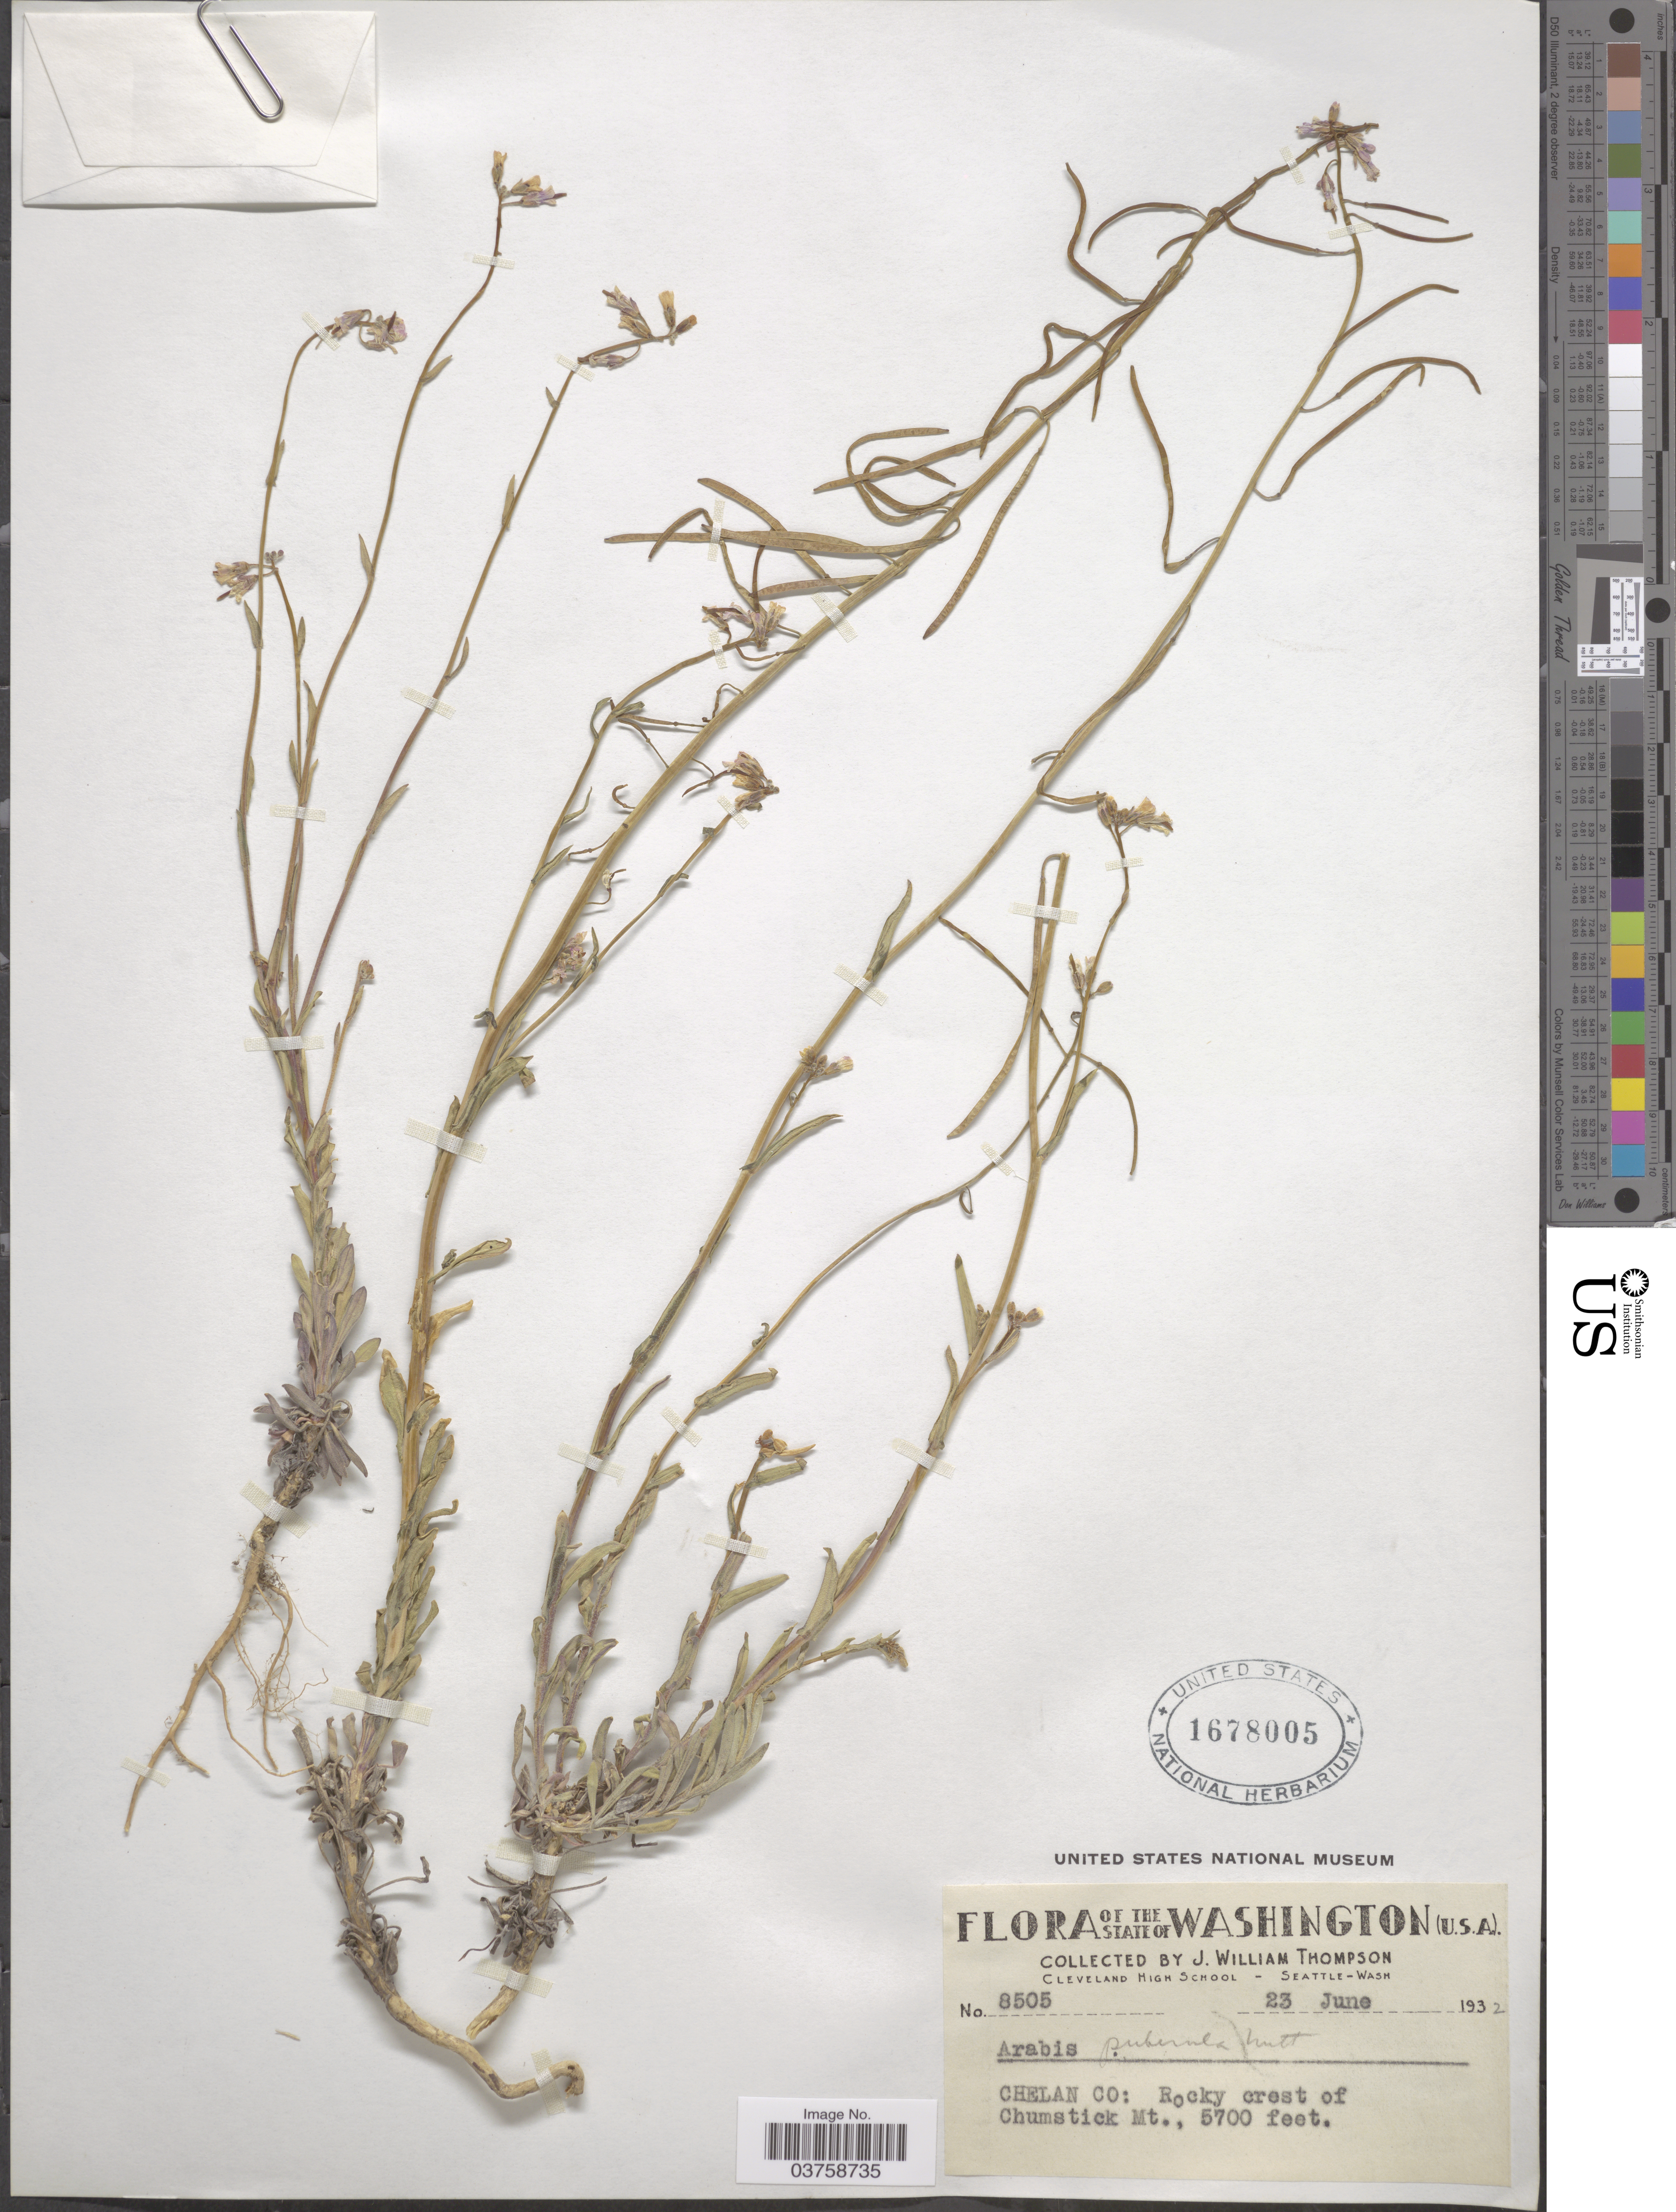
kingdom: Plantae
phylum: Tracheophyta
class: Magnoliopsida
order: Brassicales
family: Brassicaceae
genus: Arabis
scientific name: Arabis puberula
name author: Nutt.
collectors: J. W. Thompson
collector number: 8505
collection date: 1932-06-23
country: United States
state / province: Washington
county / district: Chelan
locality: The State of Washington. Chelan Co: Rocky crest of Chumstick Mt.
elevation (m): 1737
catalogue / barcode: US 1678005